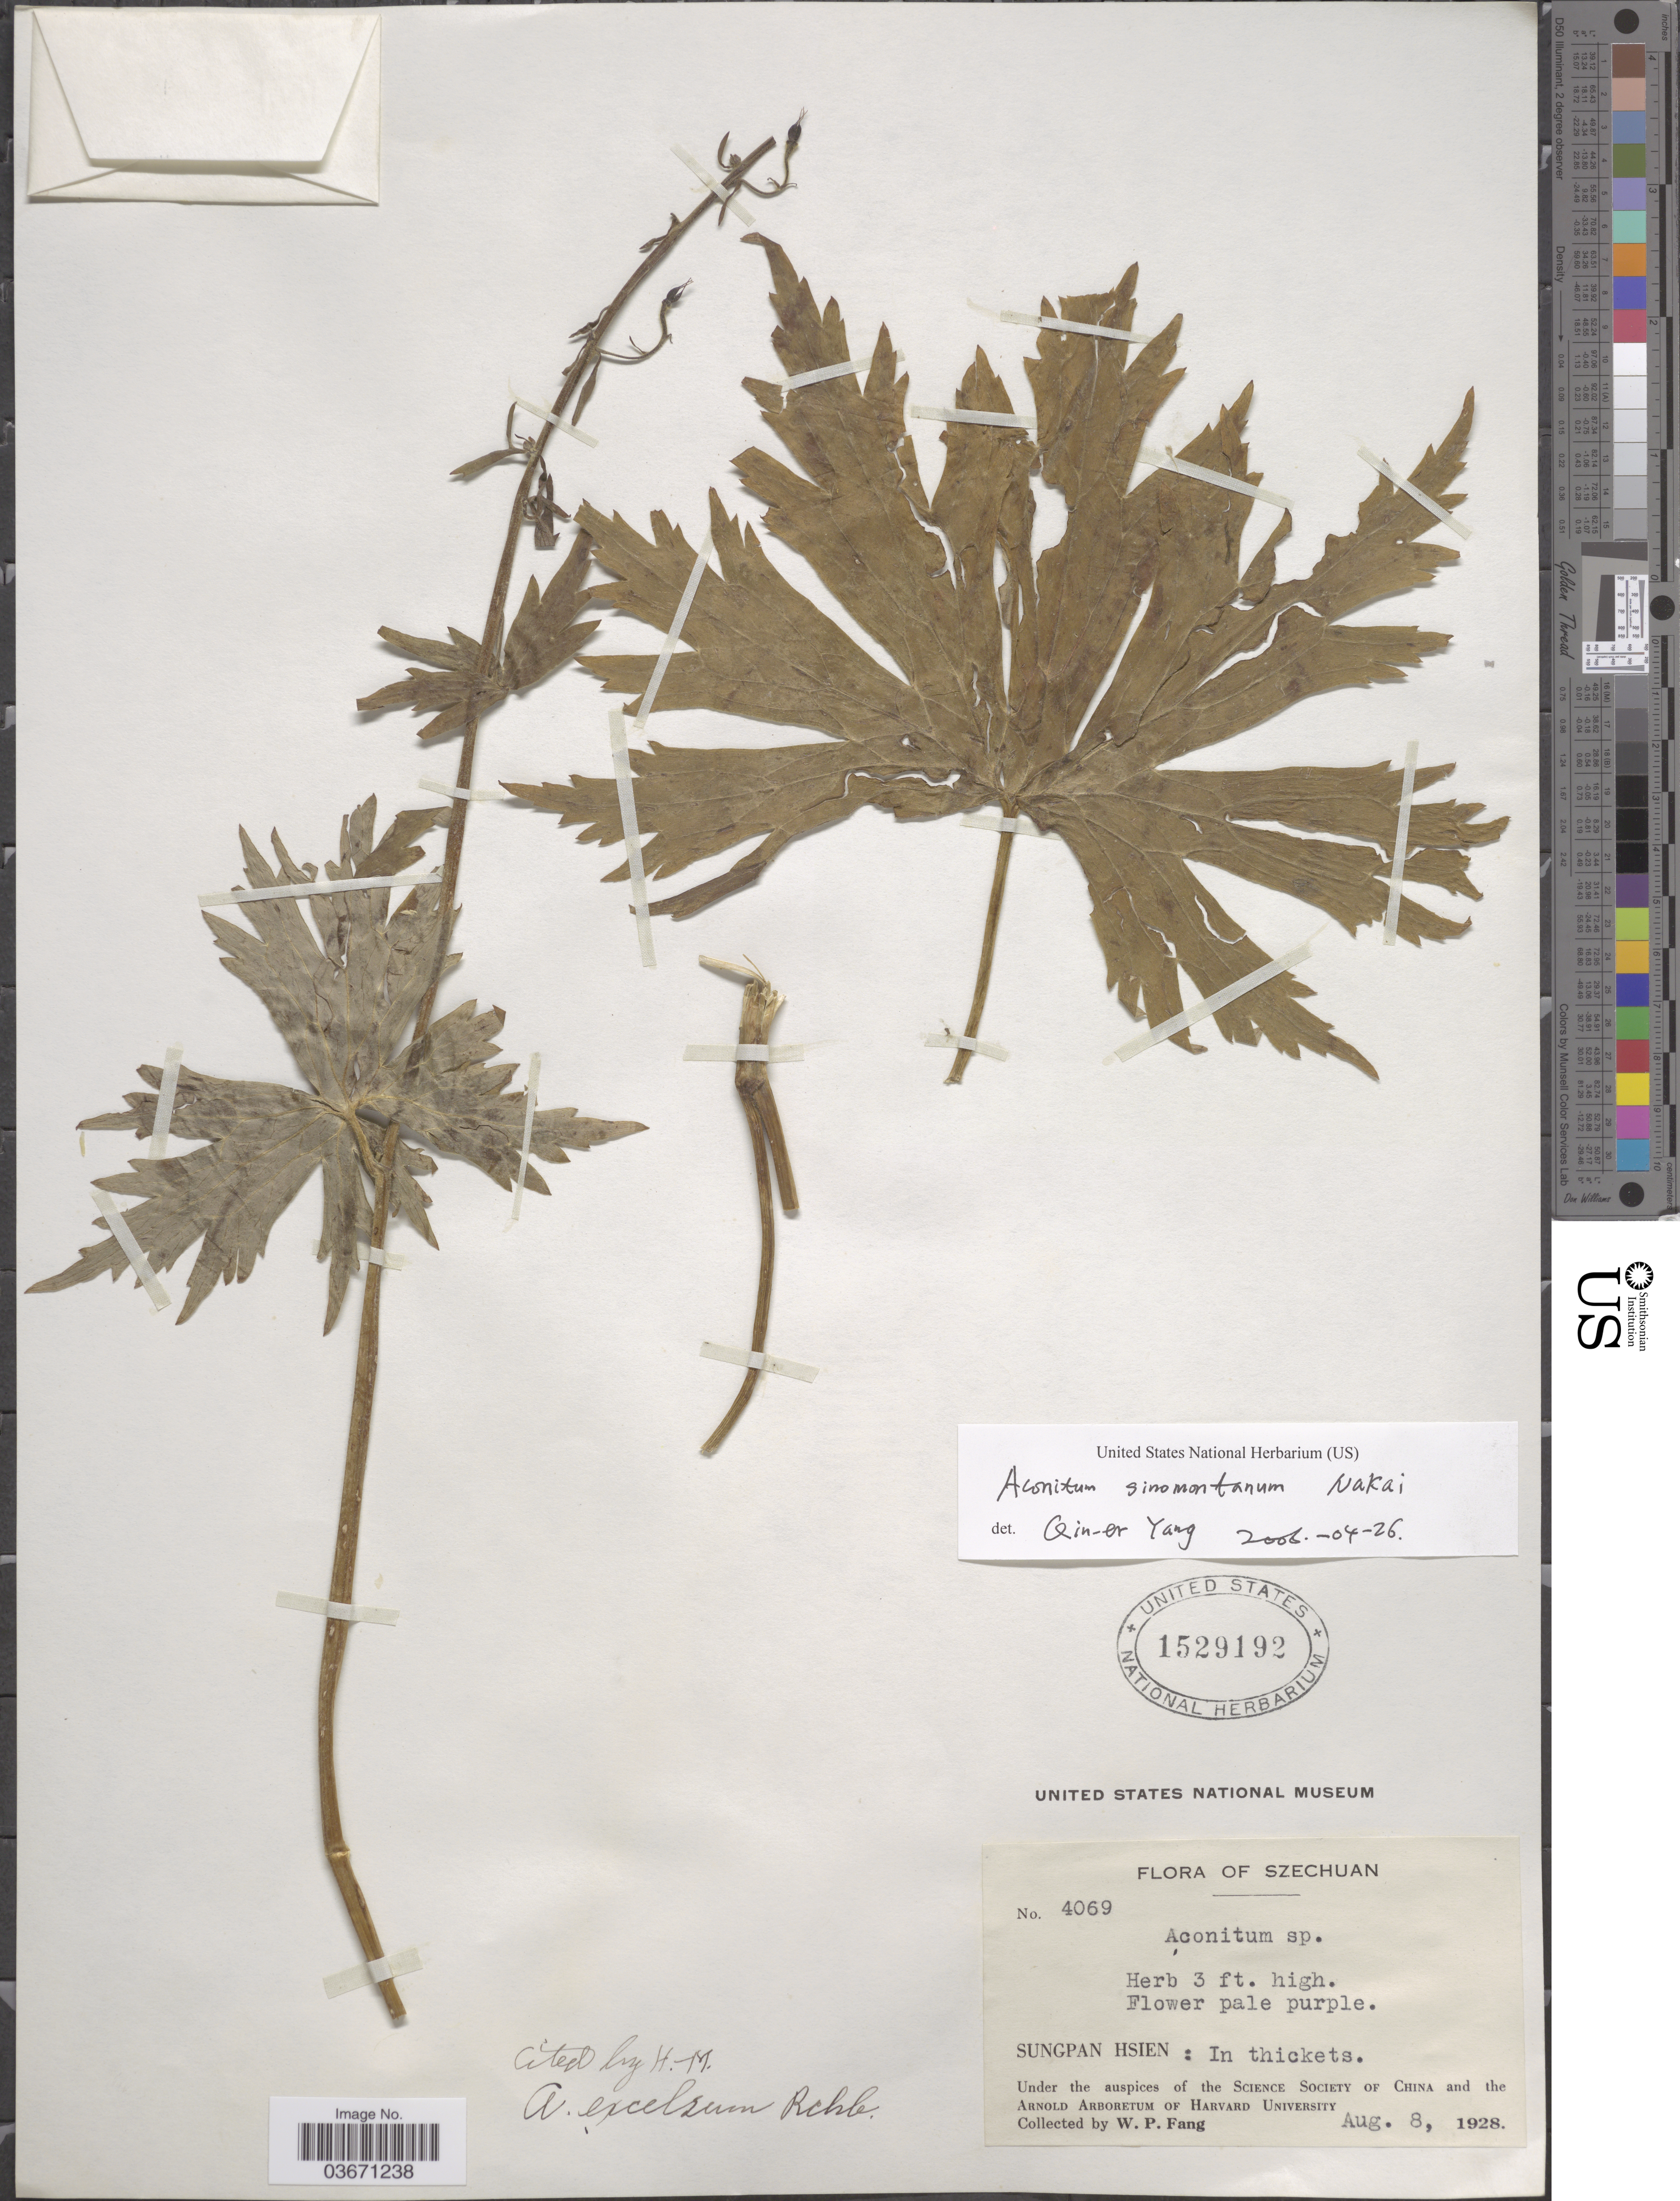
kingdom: Plantae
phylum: Tracheophyta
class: Magnoliopsida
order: Ranunculales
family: Ranunculaceae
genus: Aconitum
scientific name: Aconitum sinomontanum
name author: Nakai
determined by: Yang, Q. E.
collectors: W. P. Fang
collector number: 4069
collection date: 1928-08-08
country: China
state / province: Sichuan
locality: Szechuan. Sungpan Hsien: In thickets.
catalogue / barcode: US 1529192